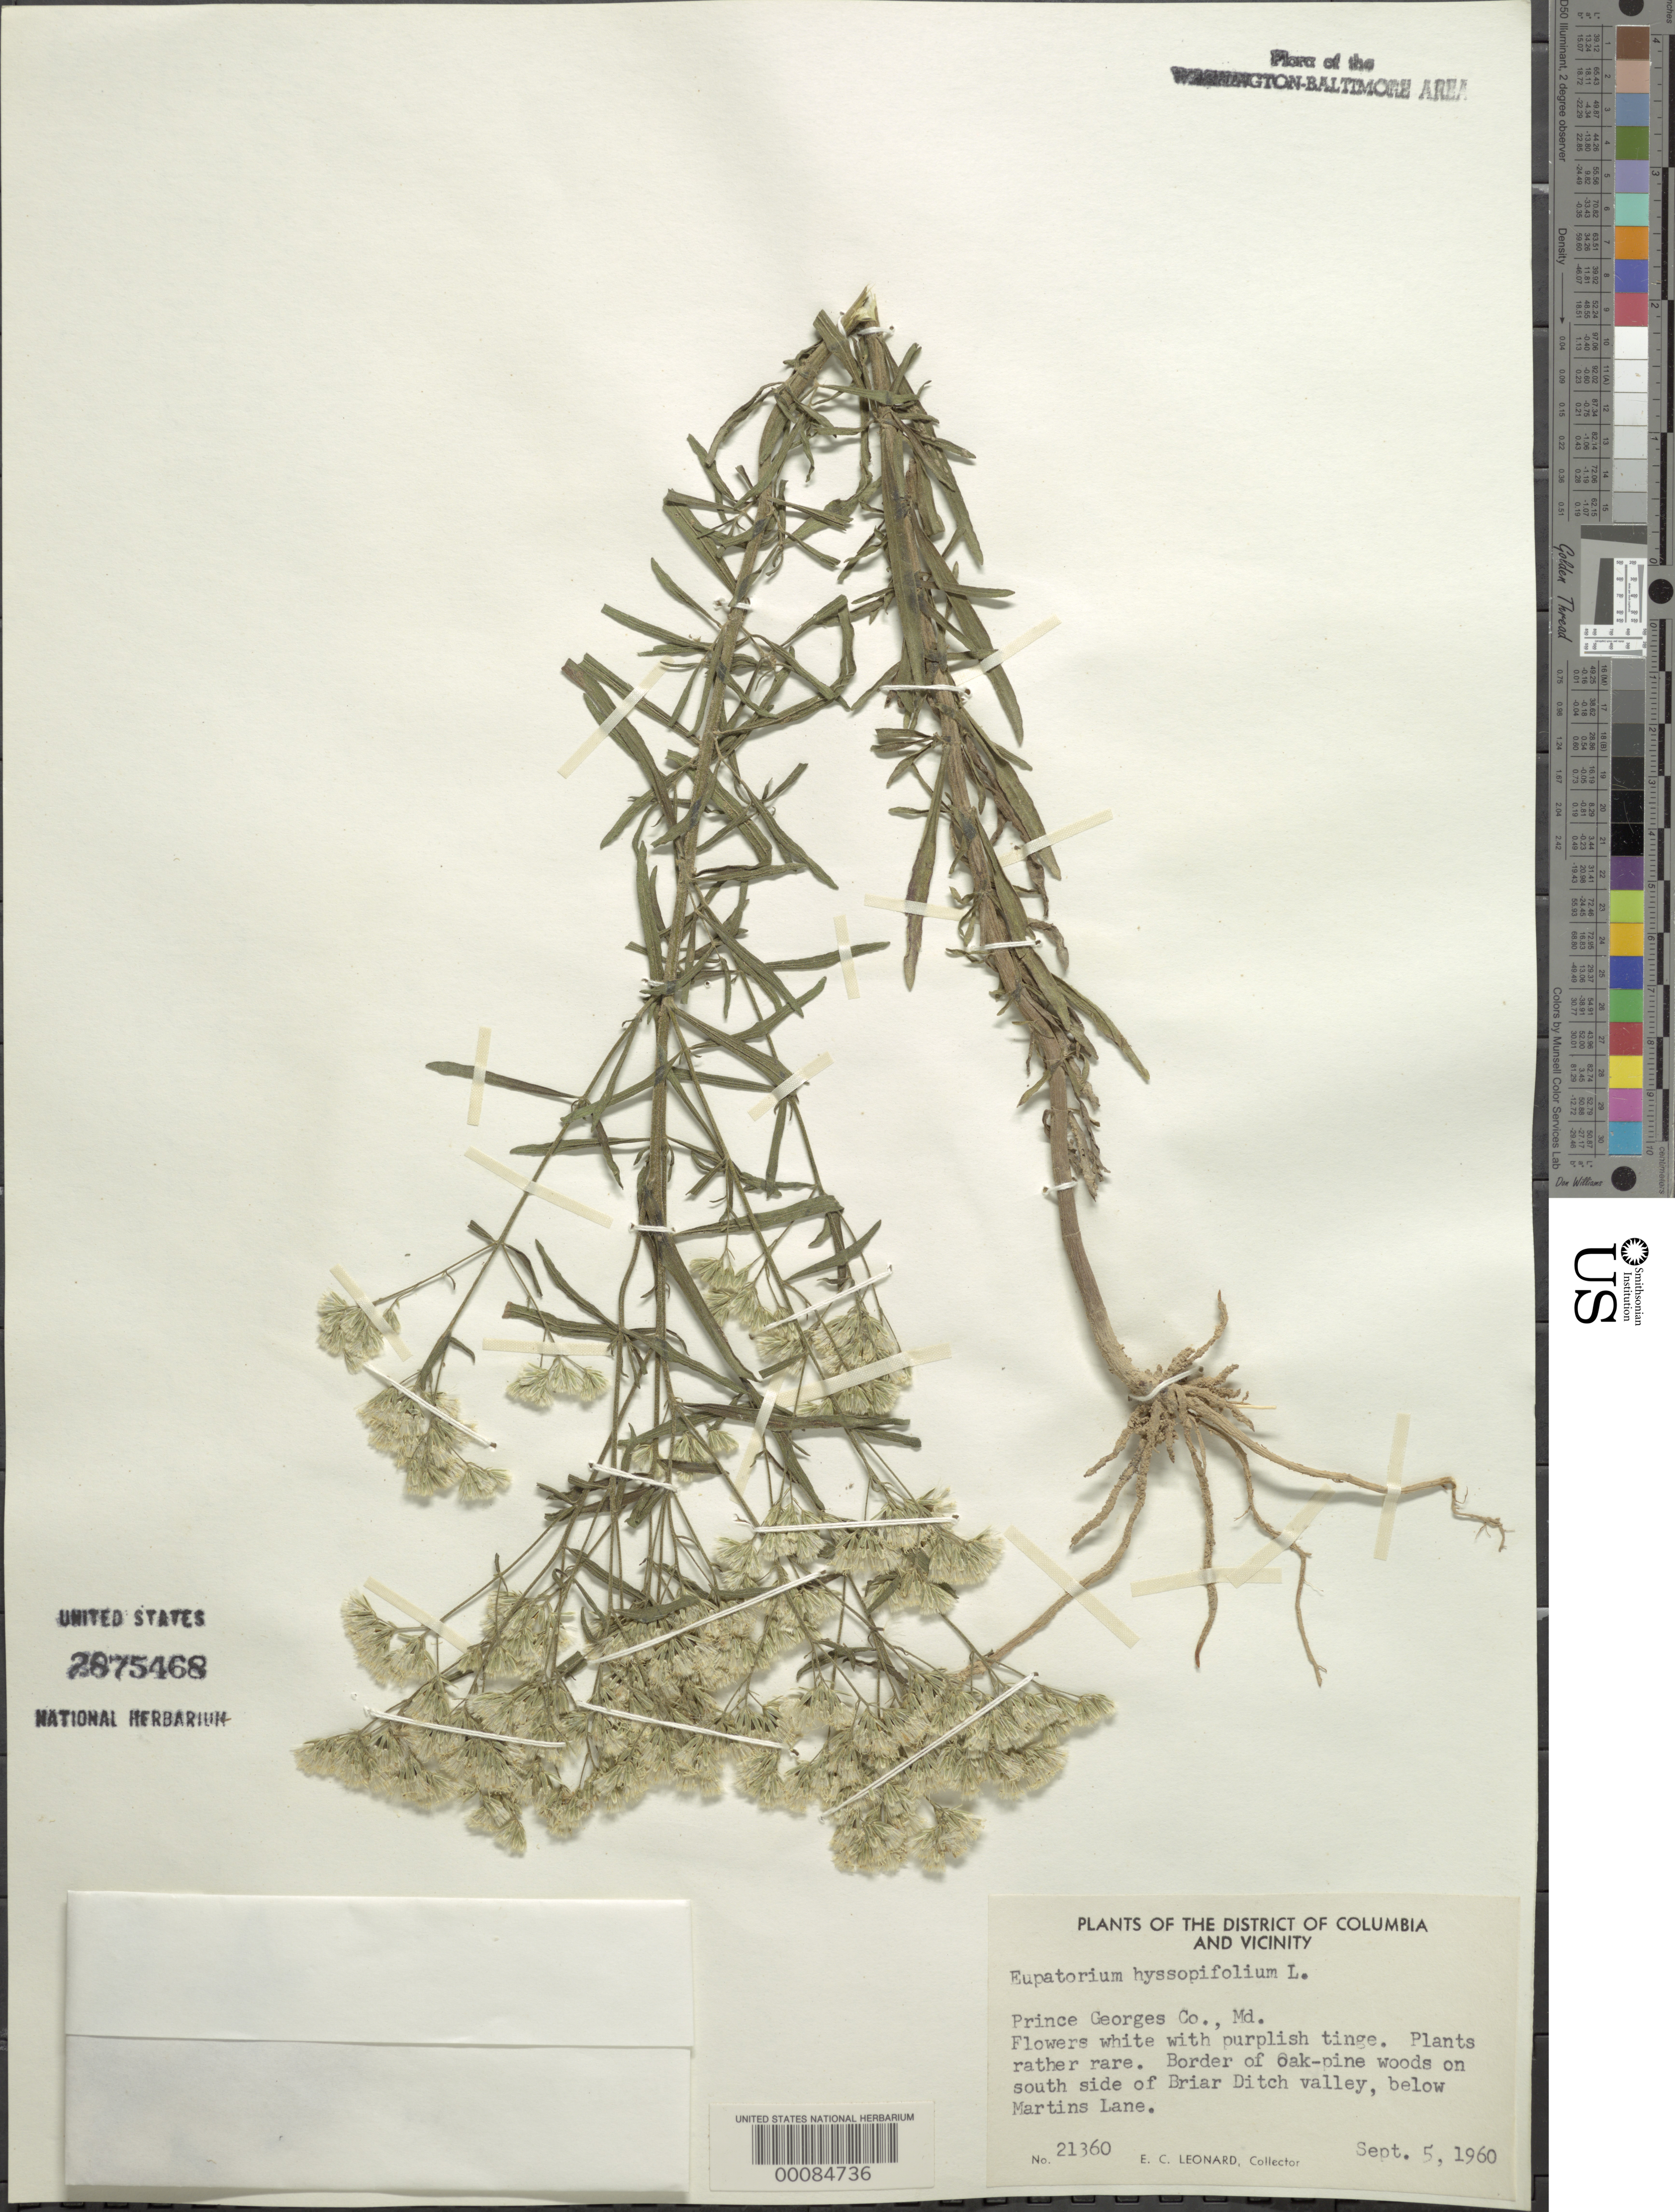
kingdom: Plantae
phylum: Tracheophyta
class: Magnoliopsida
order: Asterales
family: Asteraceae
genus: Eupatorium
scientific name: Eupatorium hyssopifolium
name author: L.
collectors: E. C. Leonard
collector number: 21360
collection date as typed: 05 Sep 1960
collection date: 1960-09-05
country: United States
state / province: Maryland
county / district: Prince George's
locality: South side of Briar Ditch Valley, below Martins Lane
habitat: Border of oak-pine woods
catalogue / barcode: US 2875468